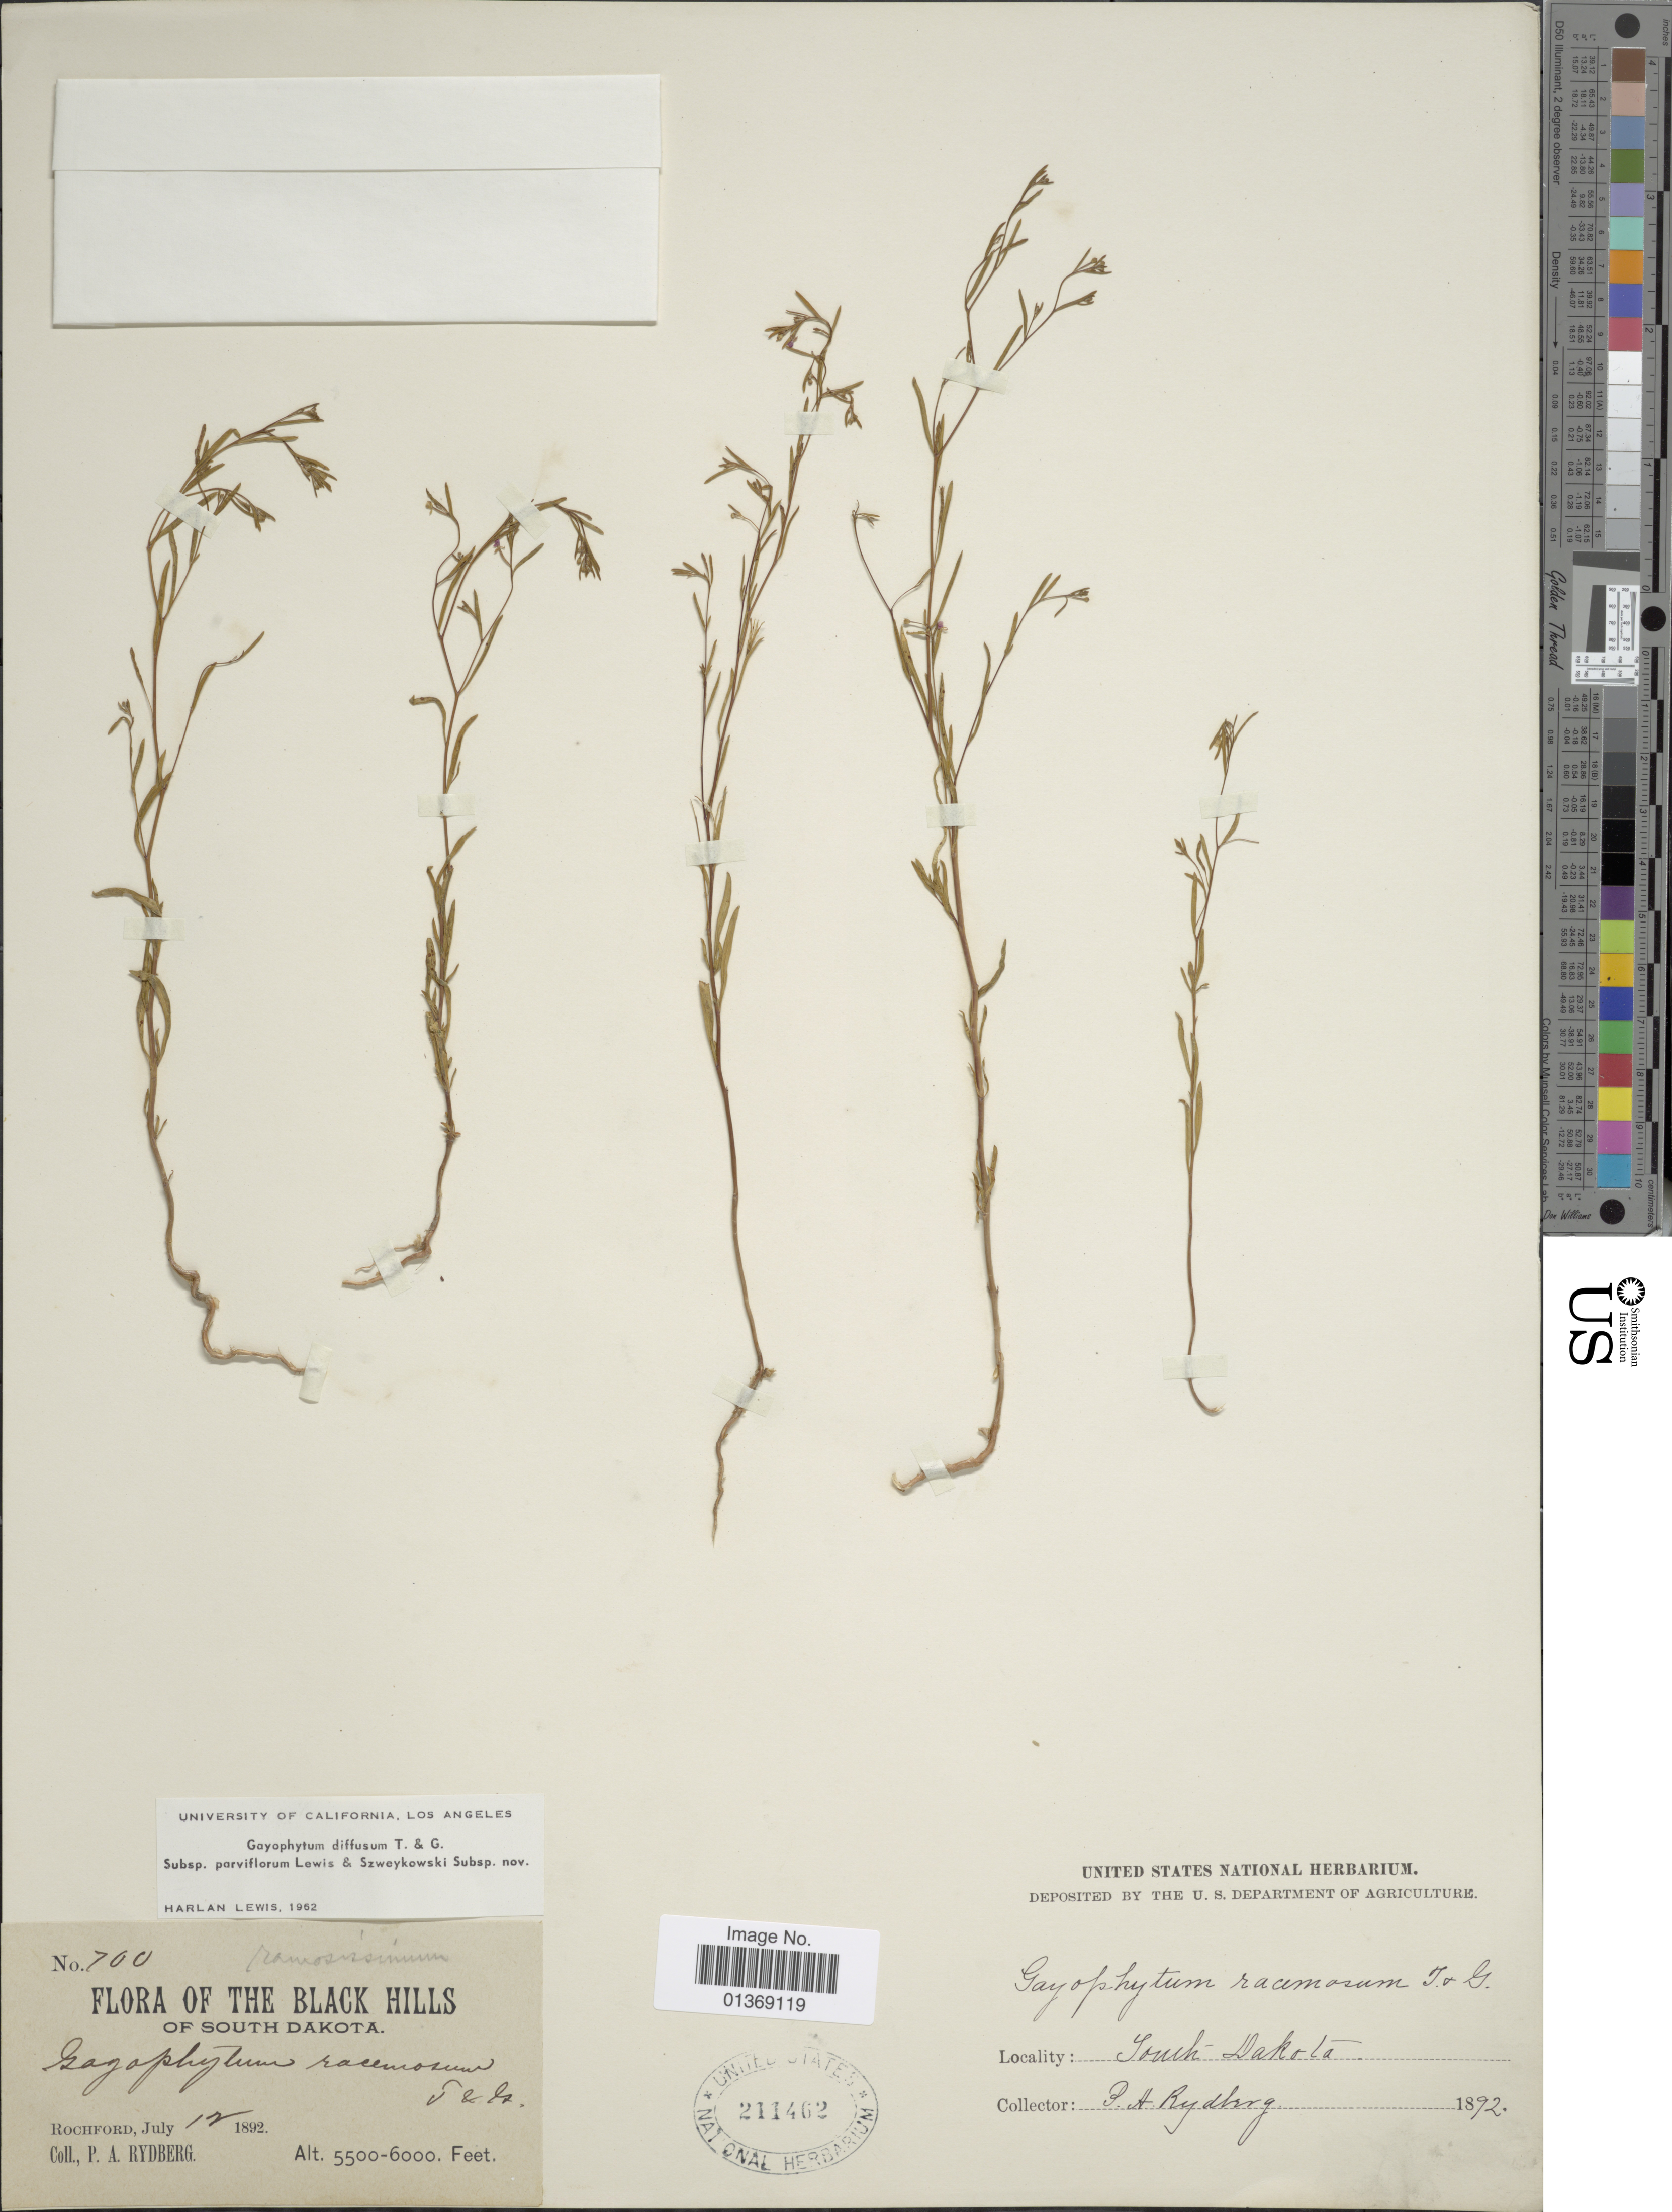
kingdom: Plantae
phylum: Tracheophyta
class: Magnoliopsida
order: Myrtales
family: Onagraceae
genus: Gayophytum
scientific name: Gayophytum diffusum subsp. parviflorum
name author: F. H. Lewis & Szweyk.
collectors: P. A. Rydberg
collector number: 700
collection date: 1892-07-12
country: United States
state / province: South Dakota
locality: Black Hills, Rochford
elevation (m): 1676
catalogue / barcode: US 211462